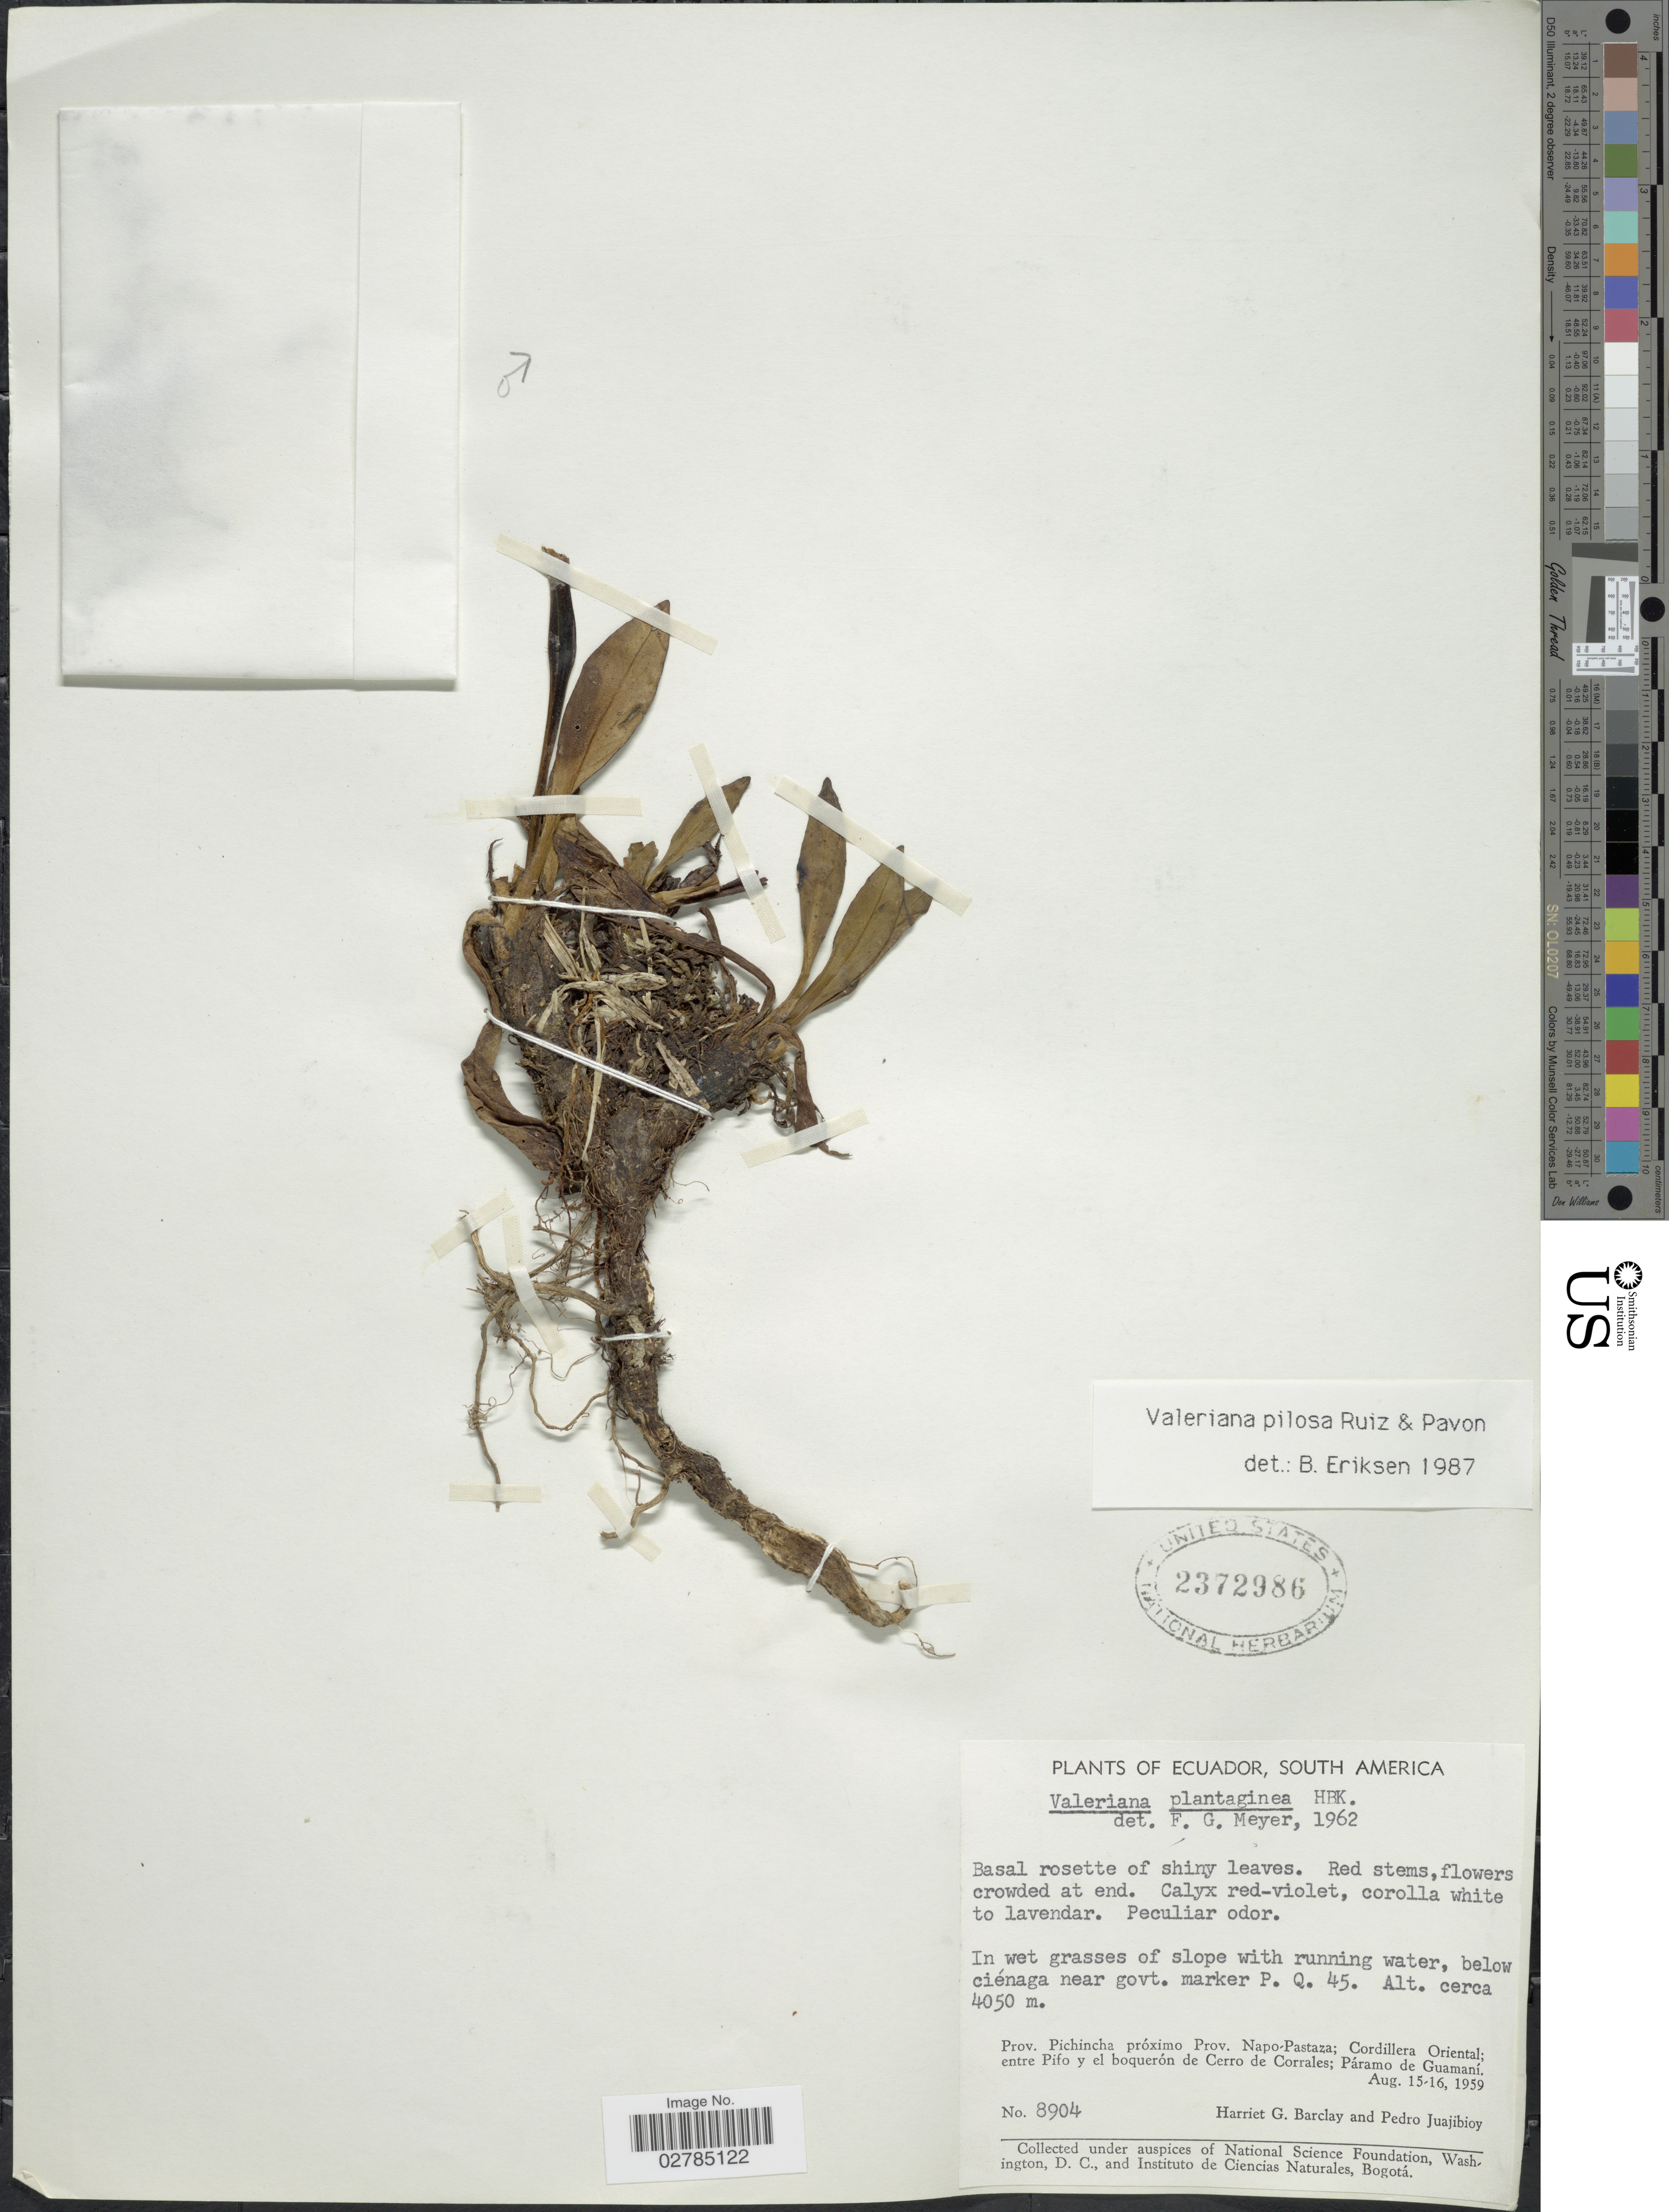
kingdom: Plantae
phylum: Tracheophyta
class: Magnoliopsida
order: Dipsacales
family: Caprifoliaceae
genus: Valeriana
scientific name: Valeriana pilosa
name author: Ruiz & Pav.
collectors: H. G. Barclay & P. Juajibioy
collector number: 8904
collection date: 1959-08-15/1959-08-16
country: Ecuador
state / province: Pichincha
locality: Below ciénaga near govt. marker P.Q. 45, Prov Pichincha próximo Prov. Napo-Pastaza, Cordillera Oriental, entre Pifo y el boquerón de Cerro de Corrales, Páramo de Guamaní.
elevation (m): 4050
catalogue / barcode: US 2372986